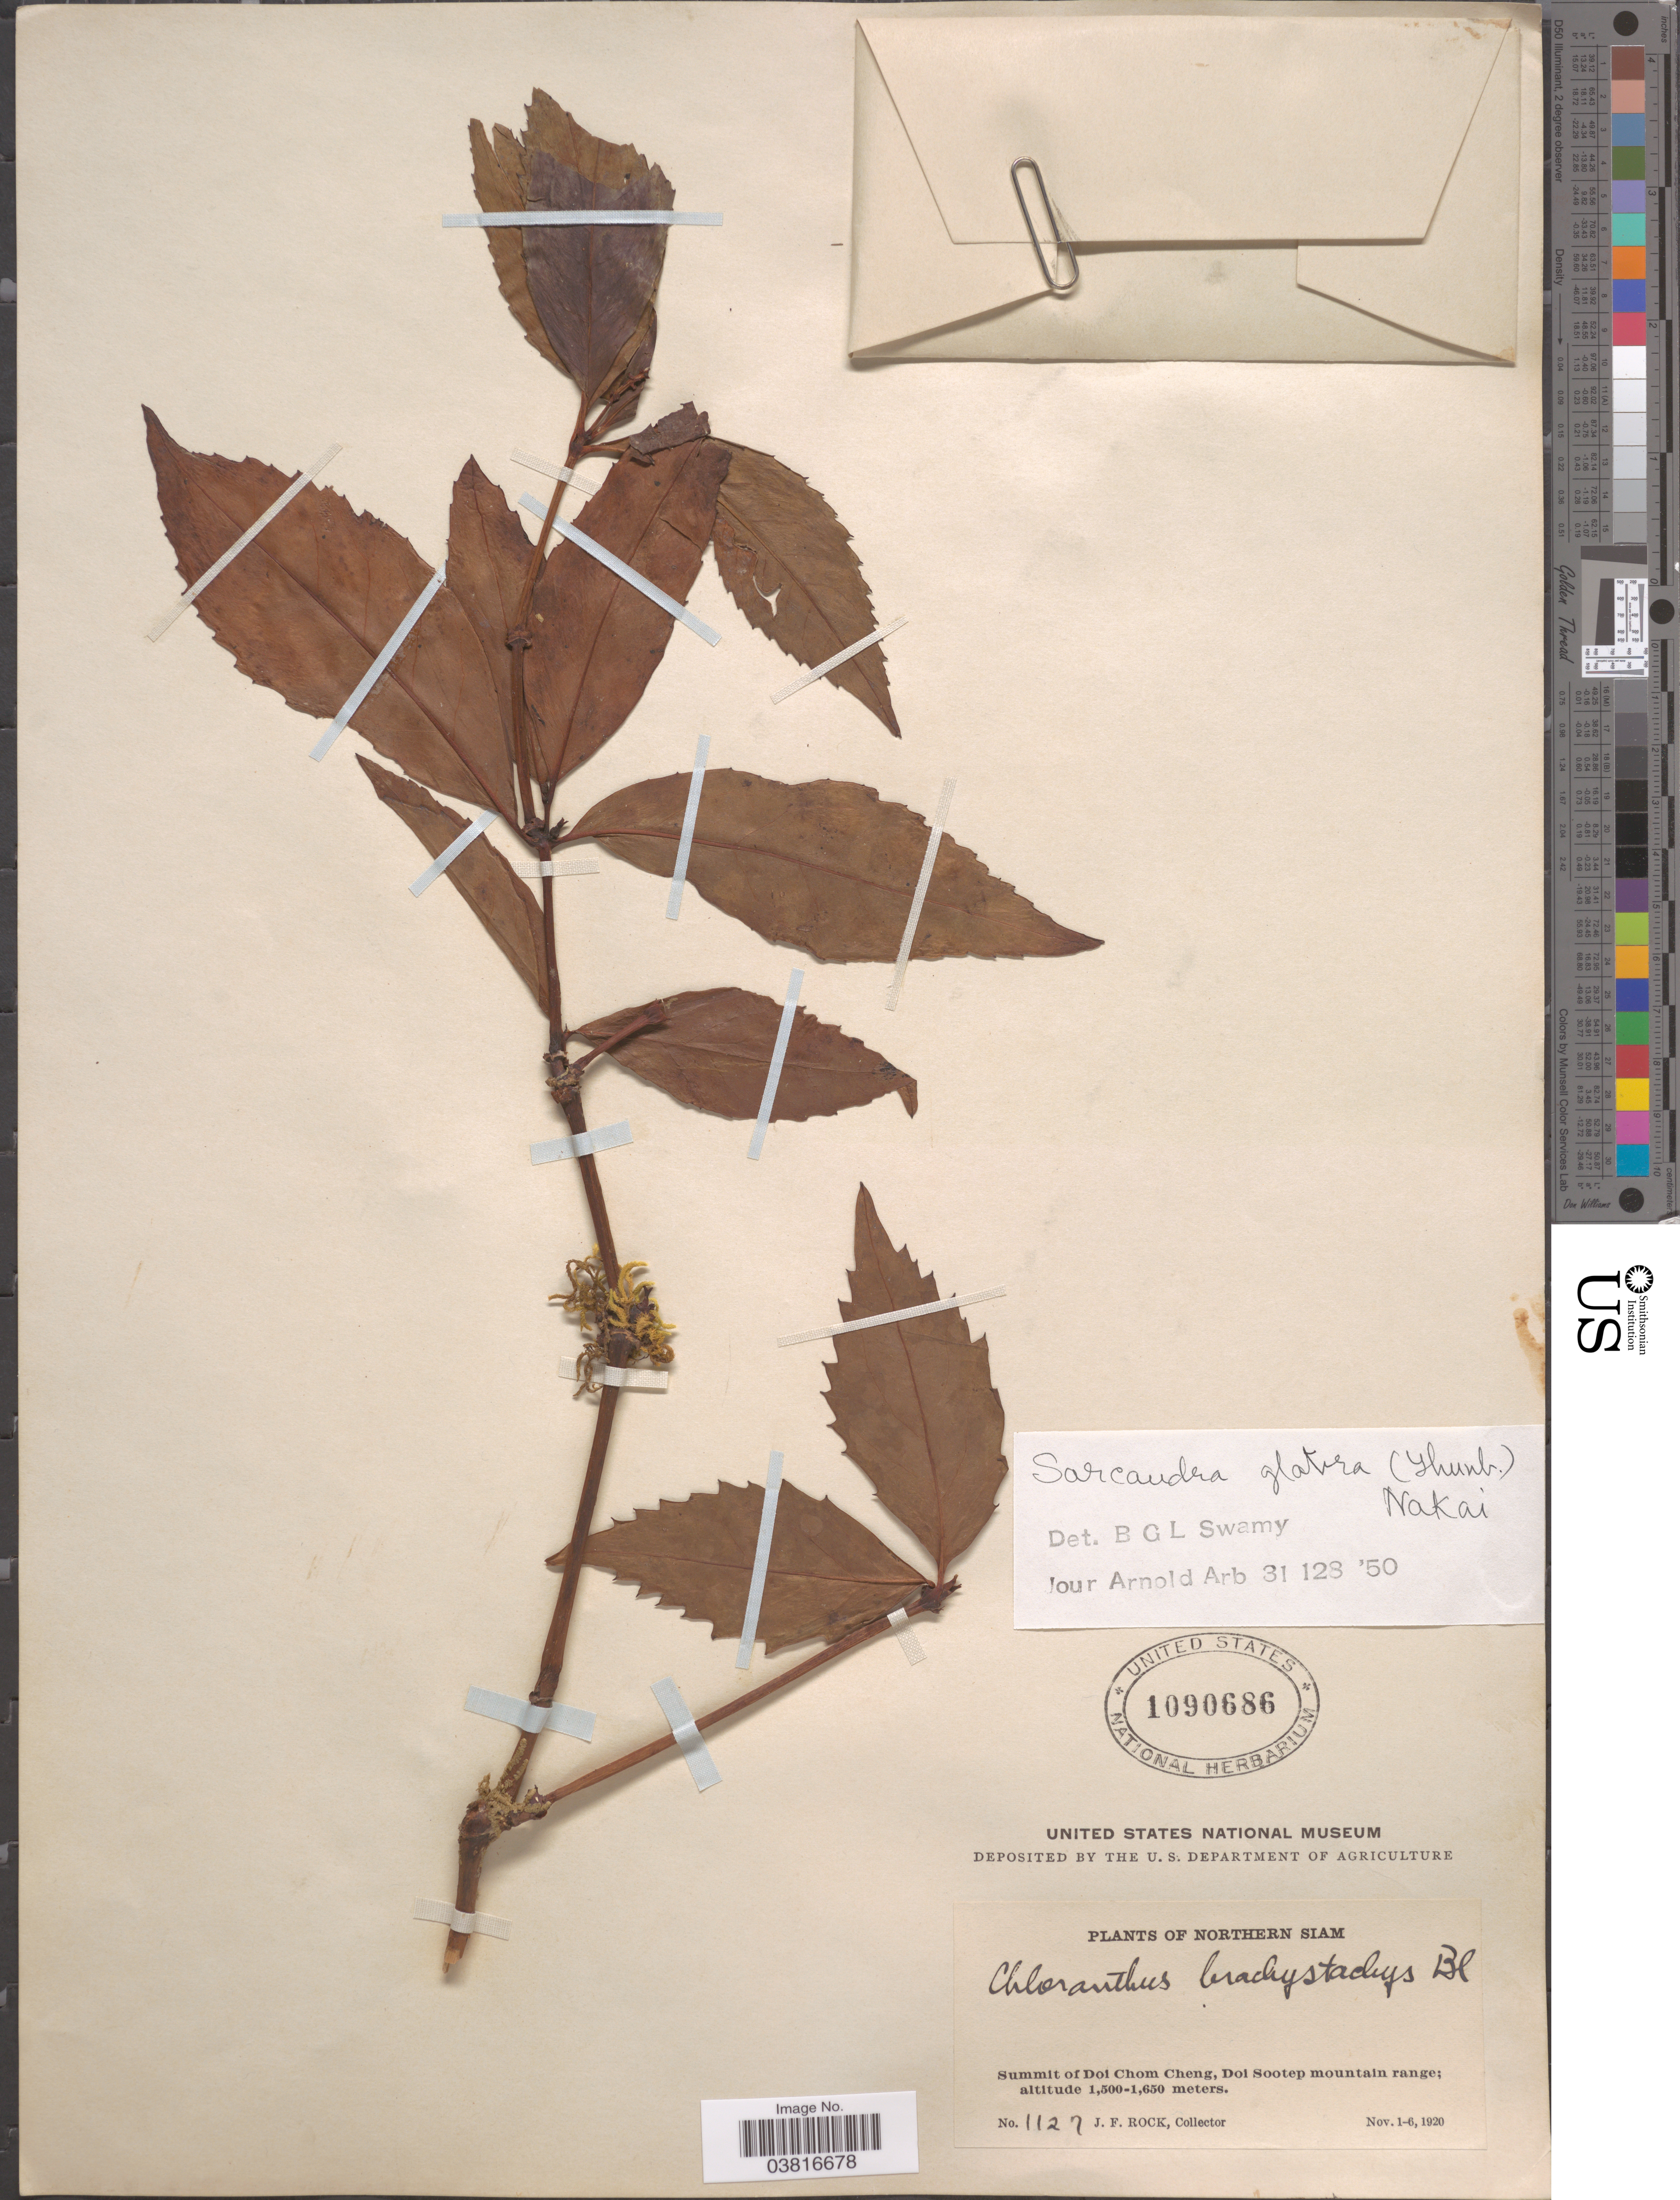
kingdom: Plantae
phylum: Tracheophyta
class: Magnoliopsida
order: Chloranthales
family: Chloranthaceae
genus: Sarcandra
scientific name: Sarcandra glabra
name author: (Thunb.) Nakai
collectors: J. Rock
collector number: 1127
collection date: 1920-11-01/1920-11-06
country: Thailand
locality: Northern Siam. Summit of Doi Chom Cheng, Doi Sootep mountain range.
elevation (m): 1500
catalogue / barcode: US 1090686